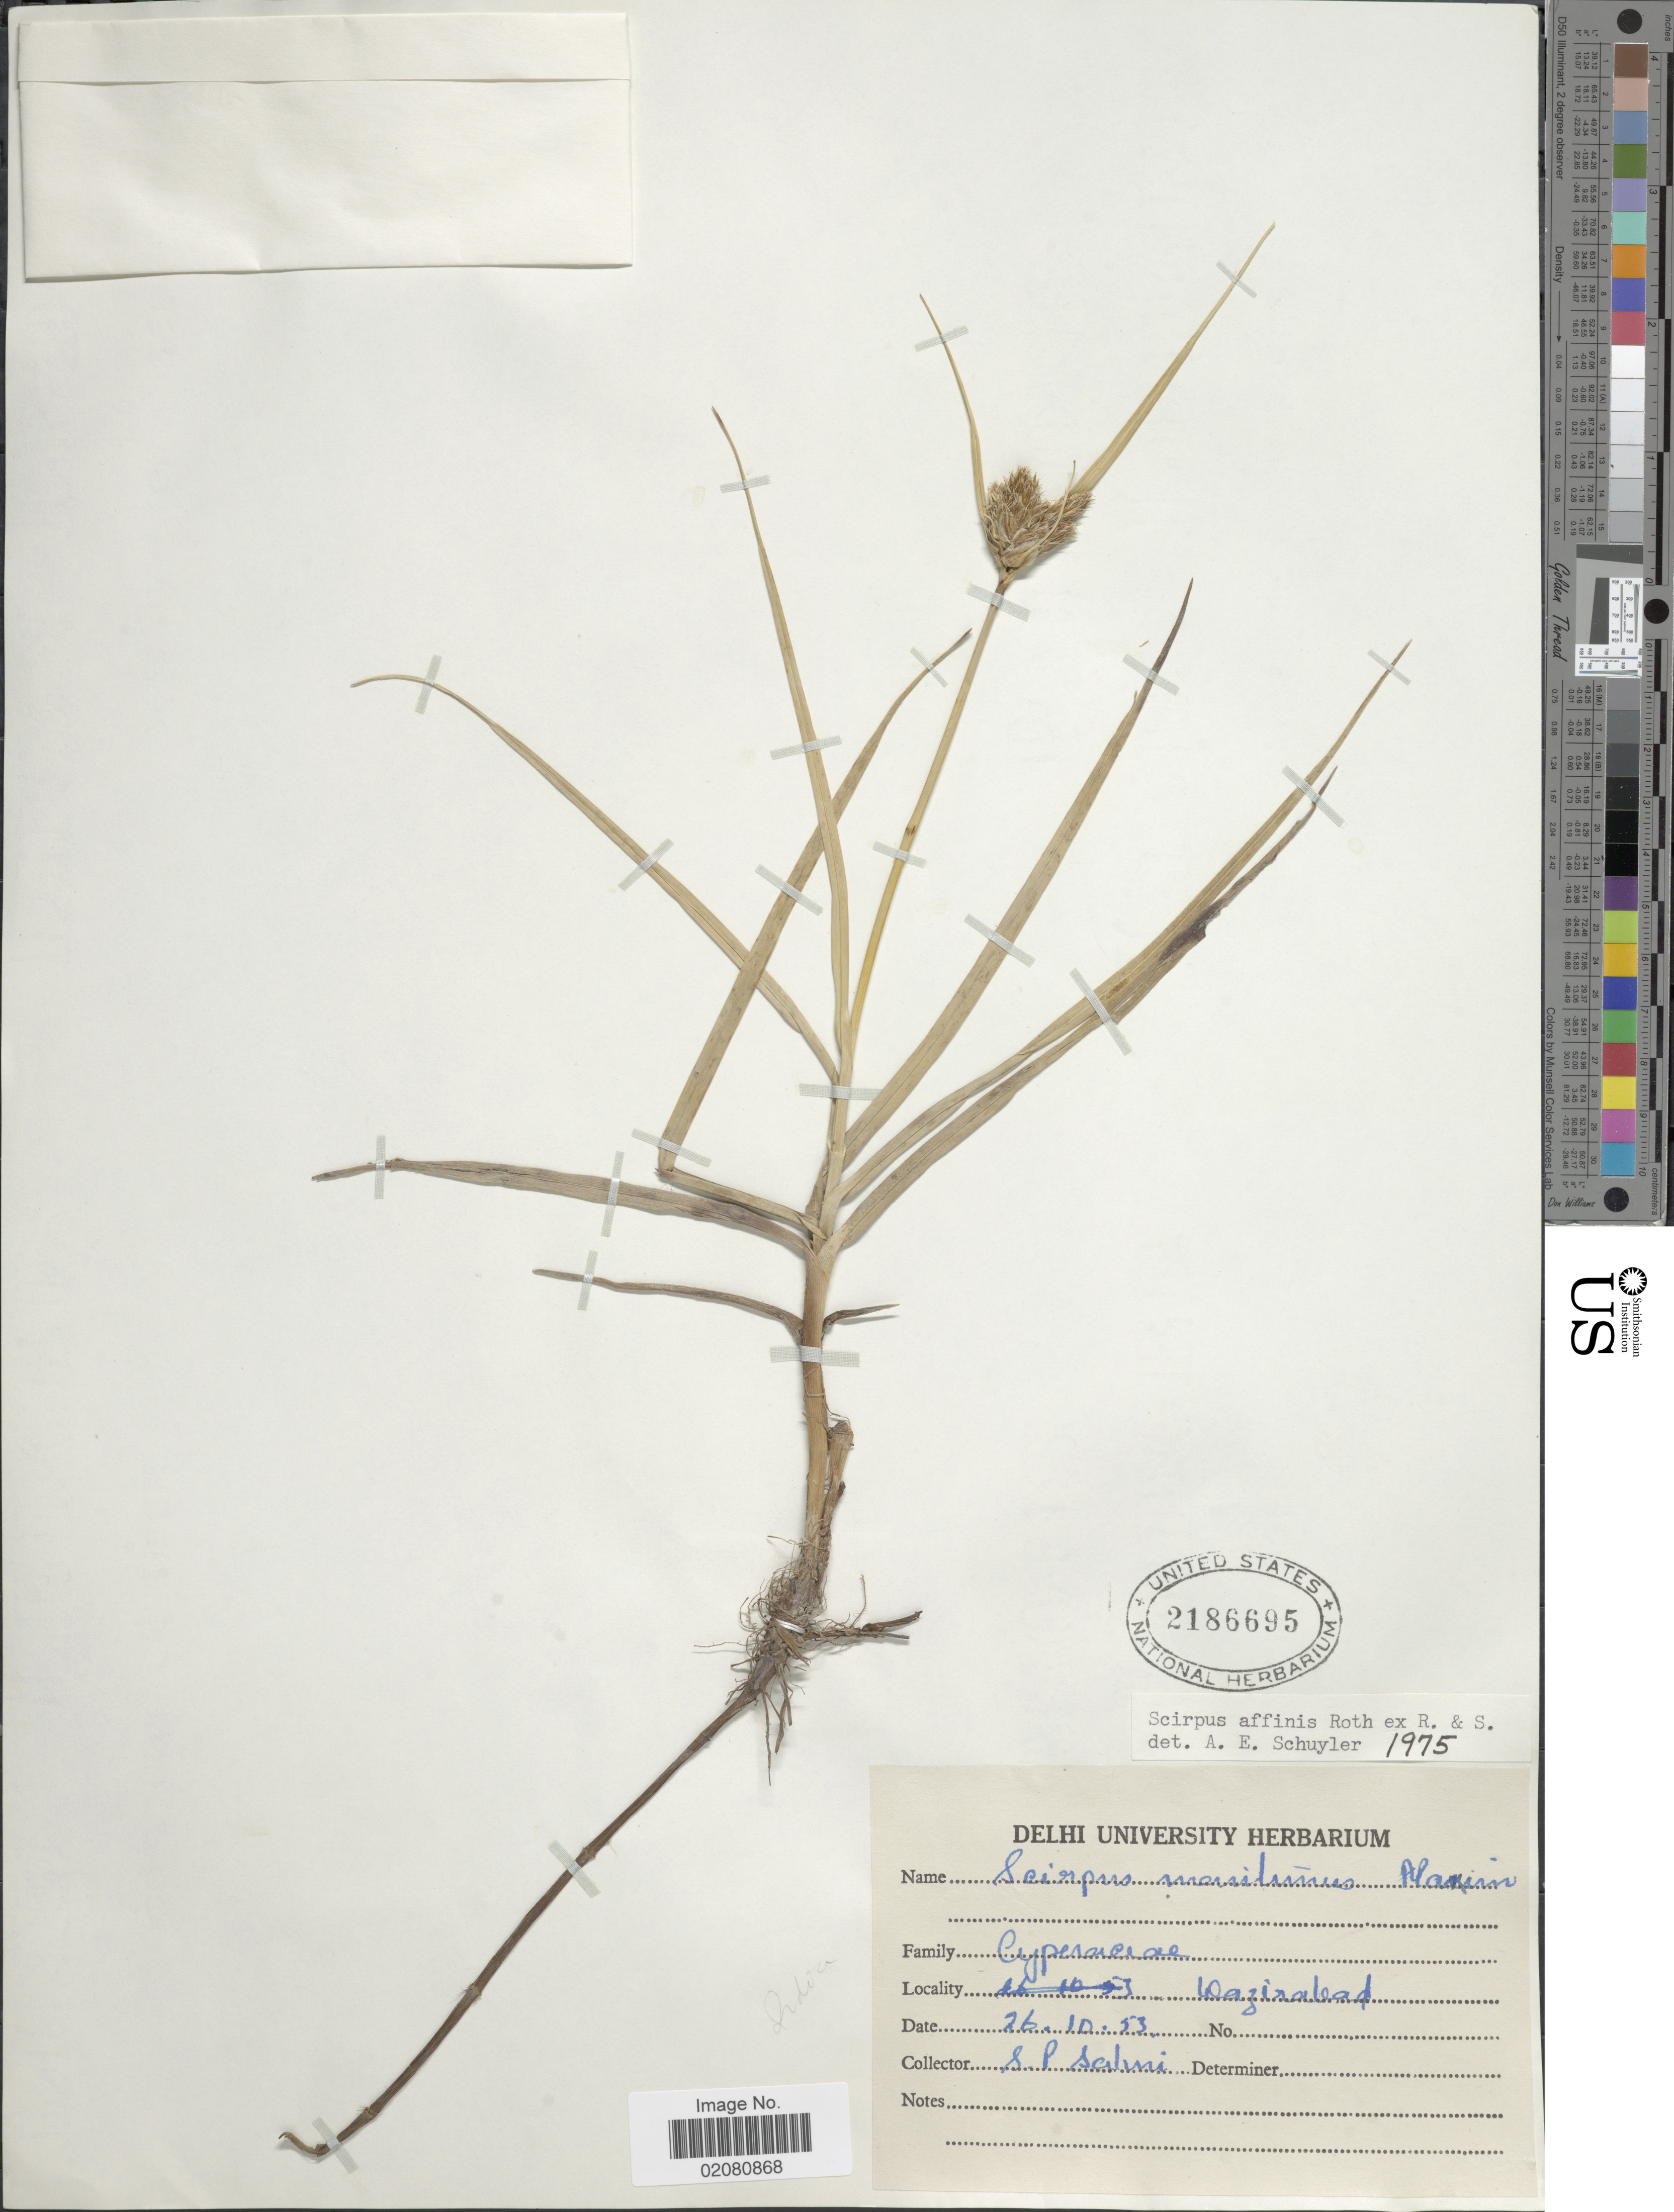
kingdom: Plantae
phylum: Tracheophyta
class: Liliopsida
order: Poales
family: Cyperaceae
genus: Bolboschoenus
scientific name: Bolboschoenus maritimus subsp. affins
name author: (Roth) T. Koyama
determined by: Strong, Mark T., (BOT), Smithsonian Institution - National Museum of Natural History (UNITED STATES)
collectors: S. Salmi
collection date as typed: Transcribed d/m/y: 26/10/53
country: Pakistan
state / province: Punjab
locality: Wazirabad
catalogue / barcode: US 2186695